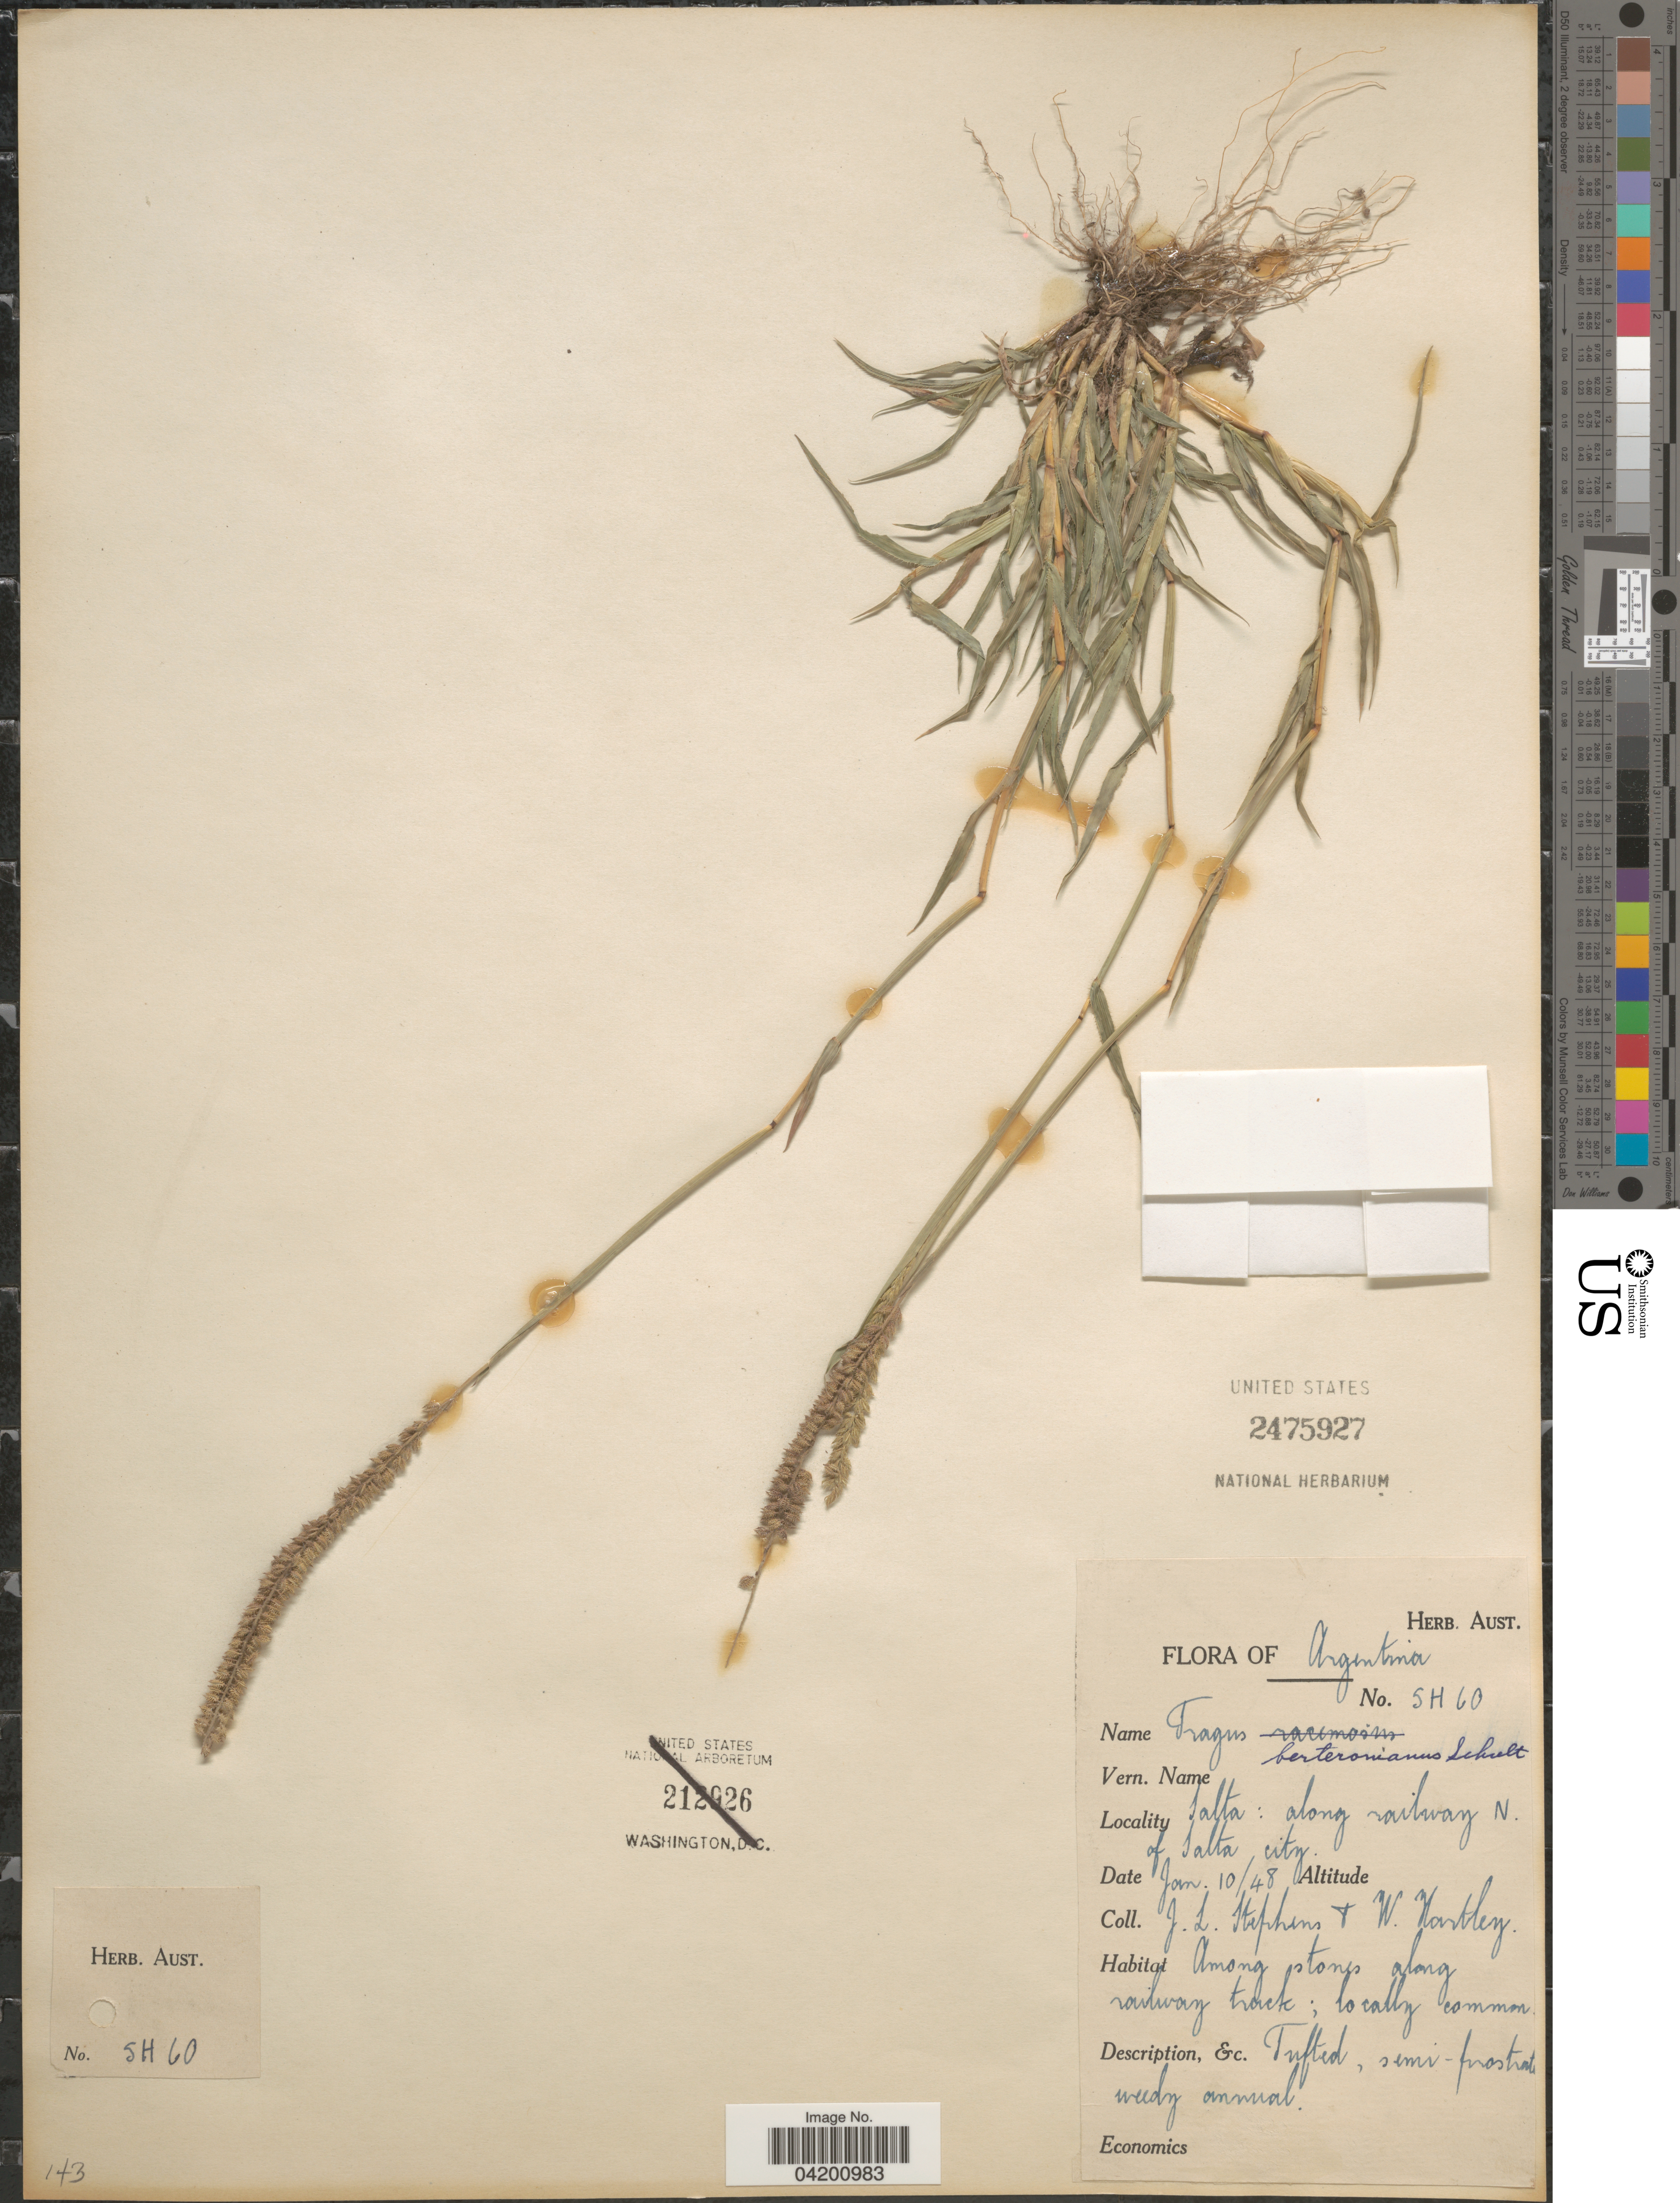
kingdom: Plantae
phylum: Tracheophyta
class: Liliopsida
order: Poales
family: Poaceae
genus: Tragus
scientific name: Tragus berteronianus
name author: Schult.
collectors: J. Stephens & W. Hartley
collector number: SH60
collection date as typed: Transcribed d/m/y: 10/1/48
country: Argentina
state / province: Salta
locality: Along railway N. of Salta city.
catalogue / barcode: US 2475927